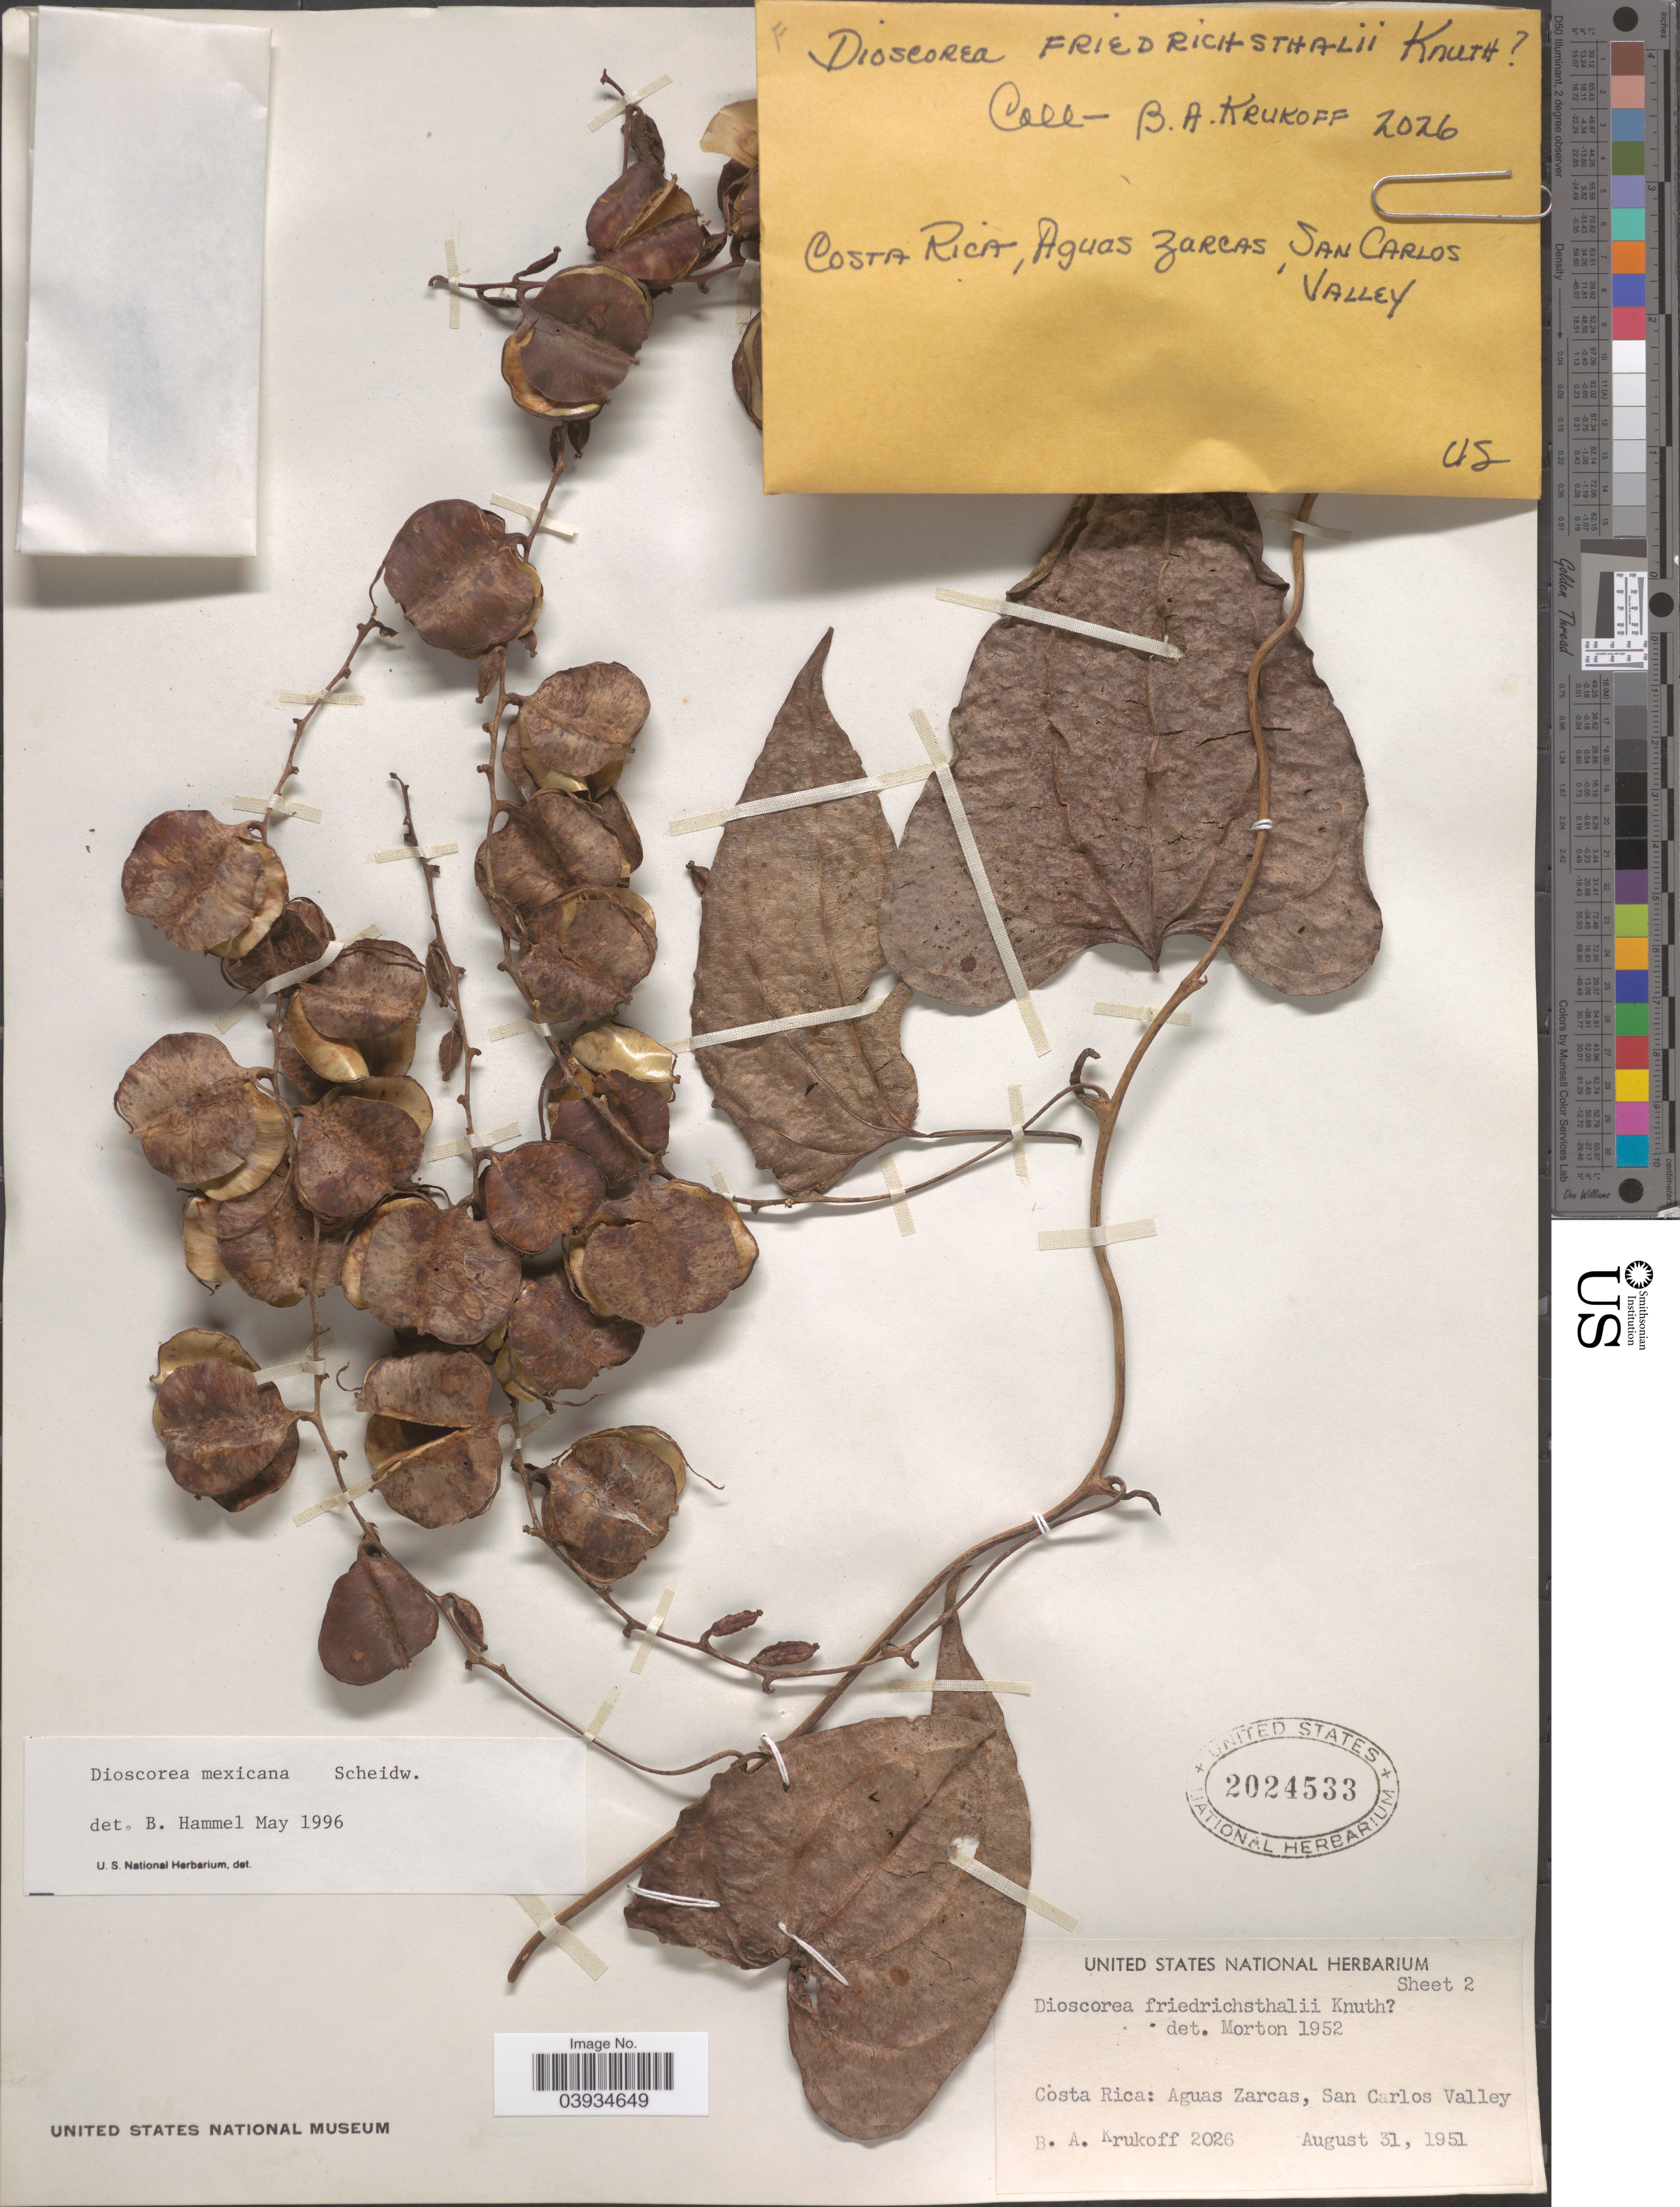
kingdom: Plantae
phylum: Tracheophyta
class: Liliopsida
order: Dioscoreales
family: Dioscoreaceae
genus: Dioscorea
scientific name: Dioscorea mexicana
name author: Scheidw.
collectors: B. A. Krukoff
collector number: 2026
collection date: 1951-08-31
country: Costa Rica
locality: Aguas Zarcas, San Carlos Valley.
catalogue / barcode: US 2024533